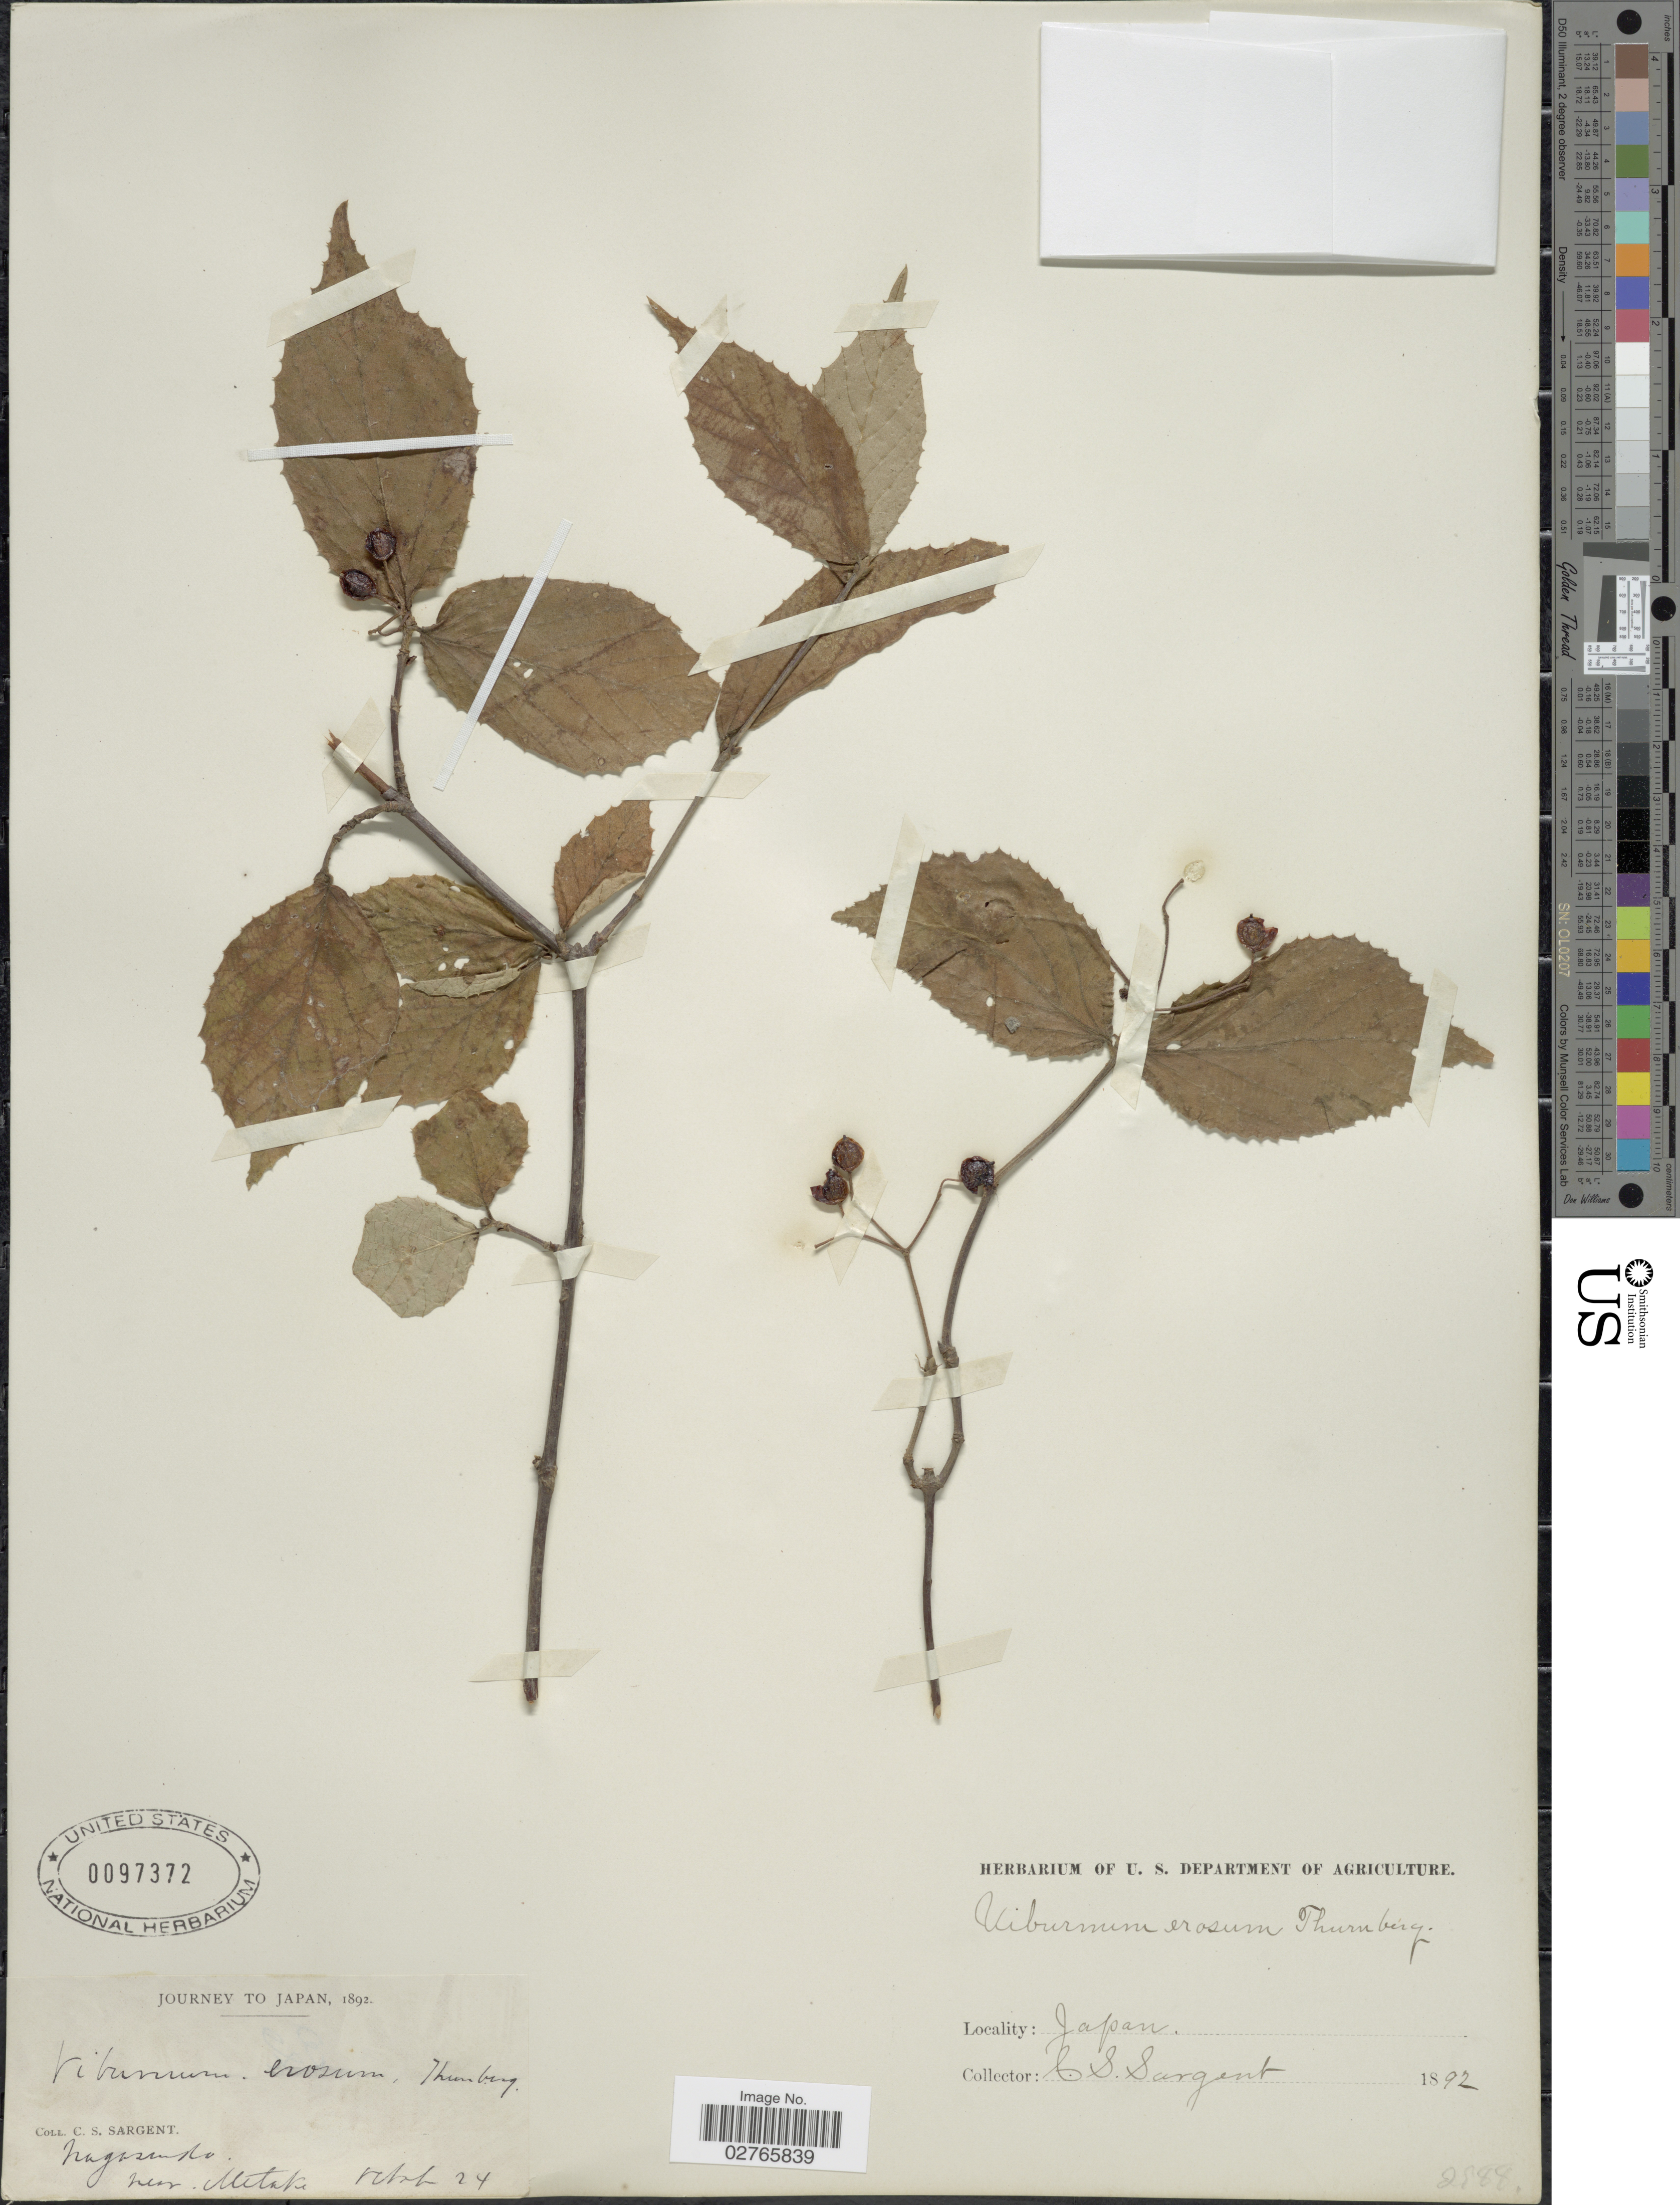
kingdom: Plantae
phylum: Tracheophyta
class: Magnoliopsida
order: Dipsacales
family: Viburnaceae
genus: Viburnum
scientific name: Viburnum erosum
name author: Thunb.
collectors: C. S. Sargent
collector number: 2888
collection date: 1892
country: Japan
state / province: Nagasaki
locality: Nagasaki. Near Mitaki.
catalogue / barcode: US 97372